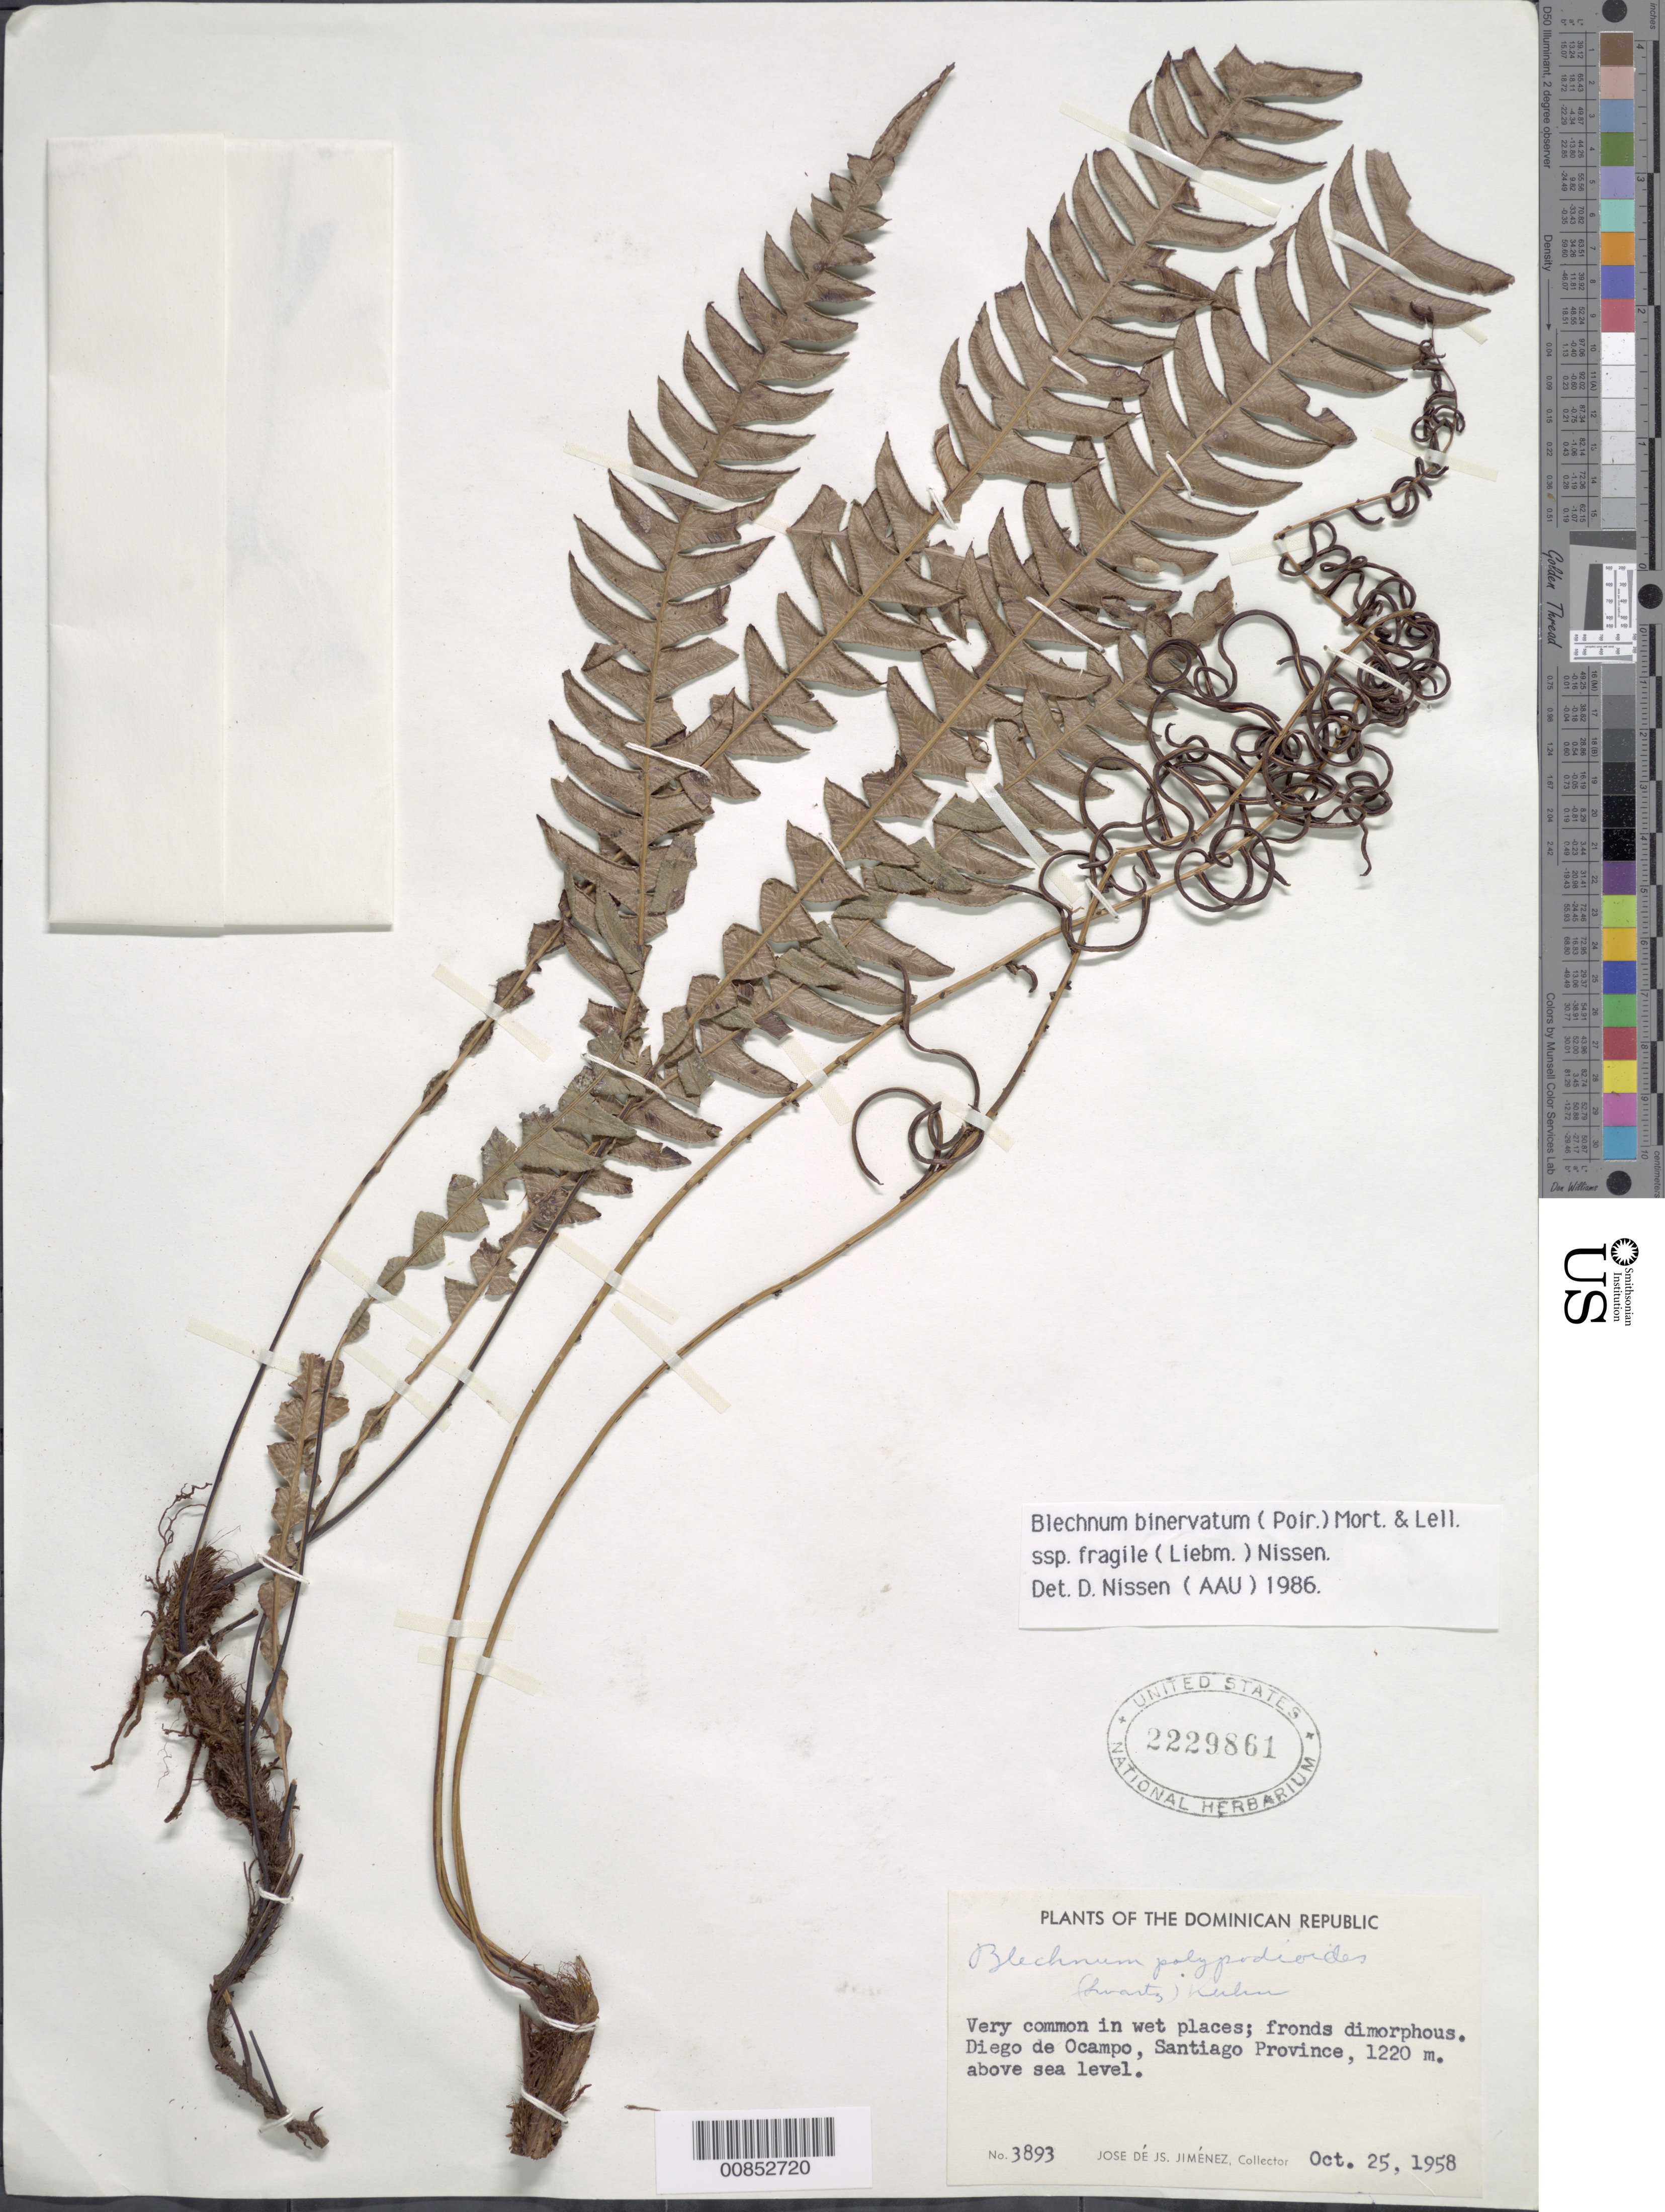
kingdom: Plantae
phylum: Tracheophyta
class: Polypodiopsida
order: Polypodiales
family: Blechnaceae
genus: Blechnum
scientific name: Blechnum fragile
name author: (Liebm.) C.V. Morton & Lellinger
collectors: J. J. Jiménez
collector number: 3893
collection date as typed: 25 Oct 1958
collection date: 1958-10-25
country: Dominican Republic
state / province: Santiago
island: Hispaniola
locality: Diego de Ocampo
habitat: Wet places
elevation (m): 1220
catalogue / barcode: US 2229861